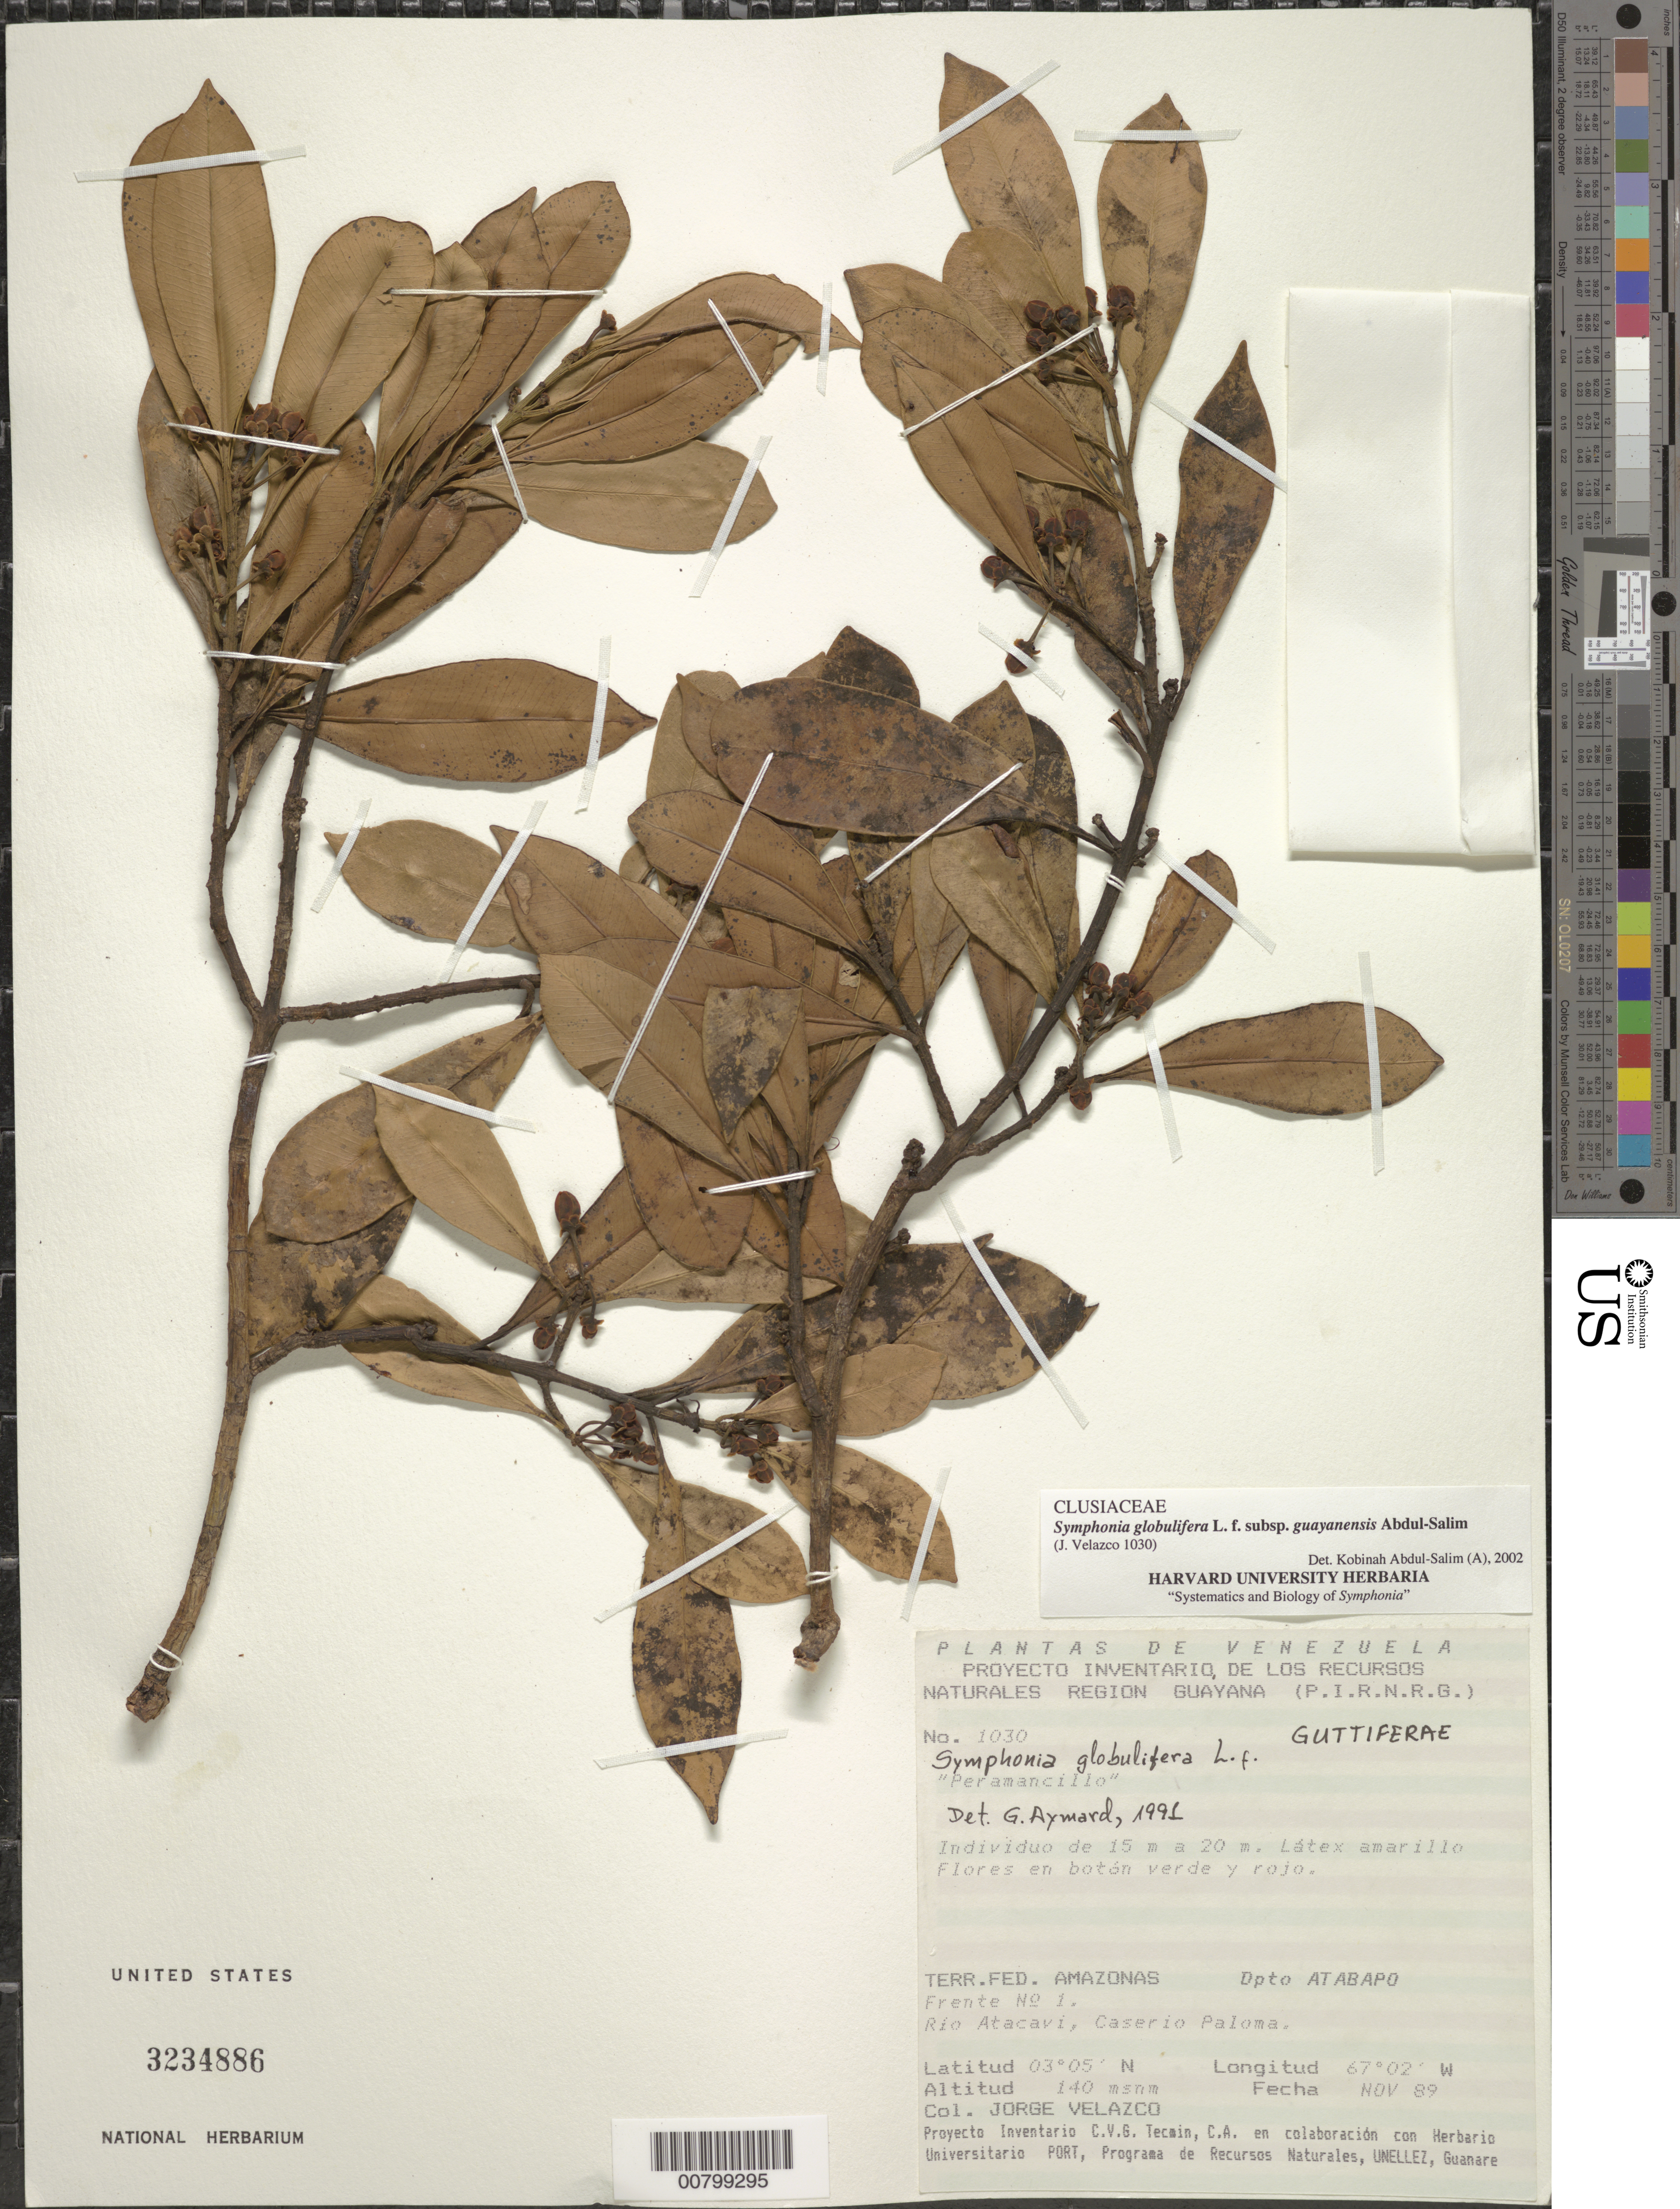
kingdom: Plantae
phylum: Tracheophyta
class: Magnoliopsida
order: Malpighiales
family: Clusiaceae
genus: Symphonia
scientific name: Symphonia globulifera subsp. guayanensis Abdul-Salim, ined.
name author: Abdul-Salim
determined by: Abdul-Salim, K.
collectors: J. Velazco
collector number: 1030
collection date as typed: Nov-89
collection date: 1989-11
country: Venezuela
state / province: Amazonas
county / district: Atabapo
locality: Río Atacavi, Caserio Paloma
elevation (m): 140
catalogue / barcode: US 3234886